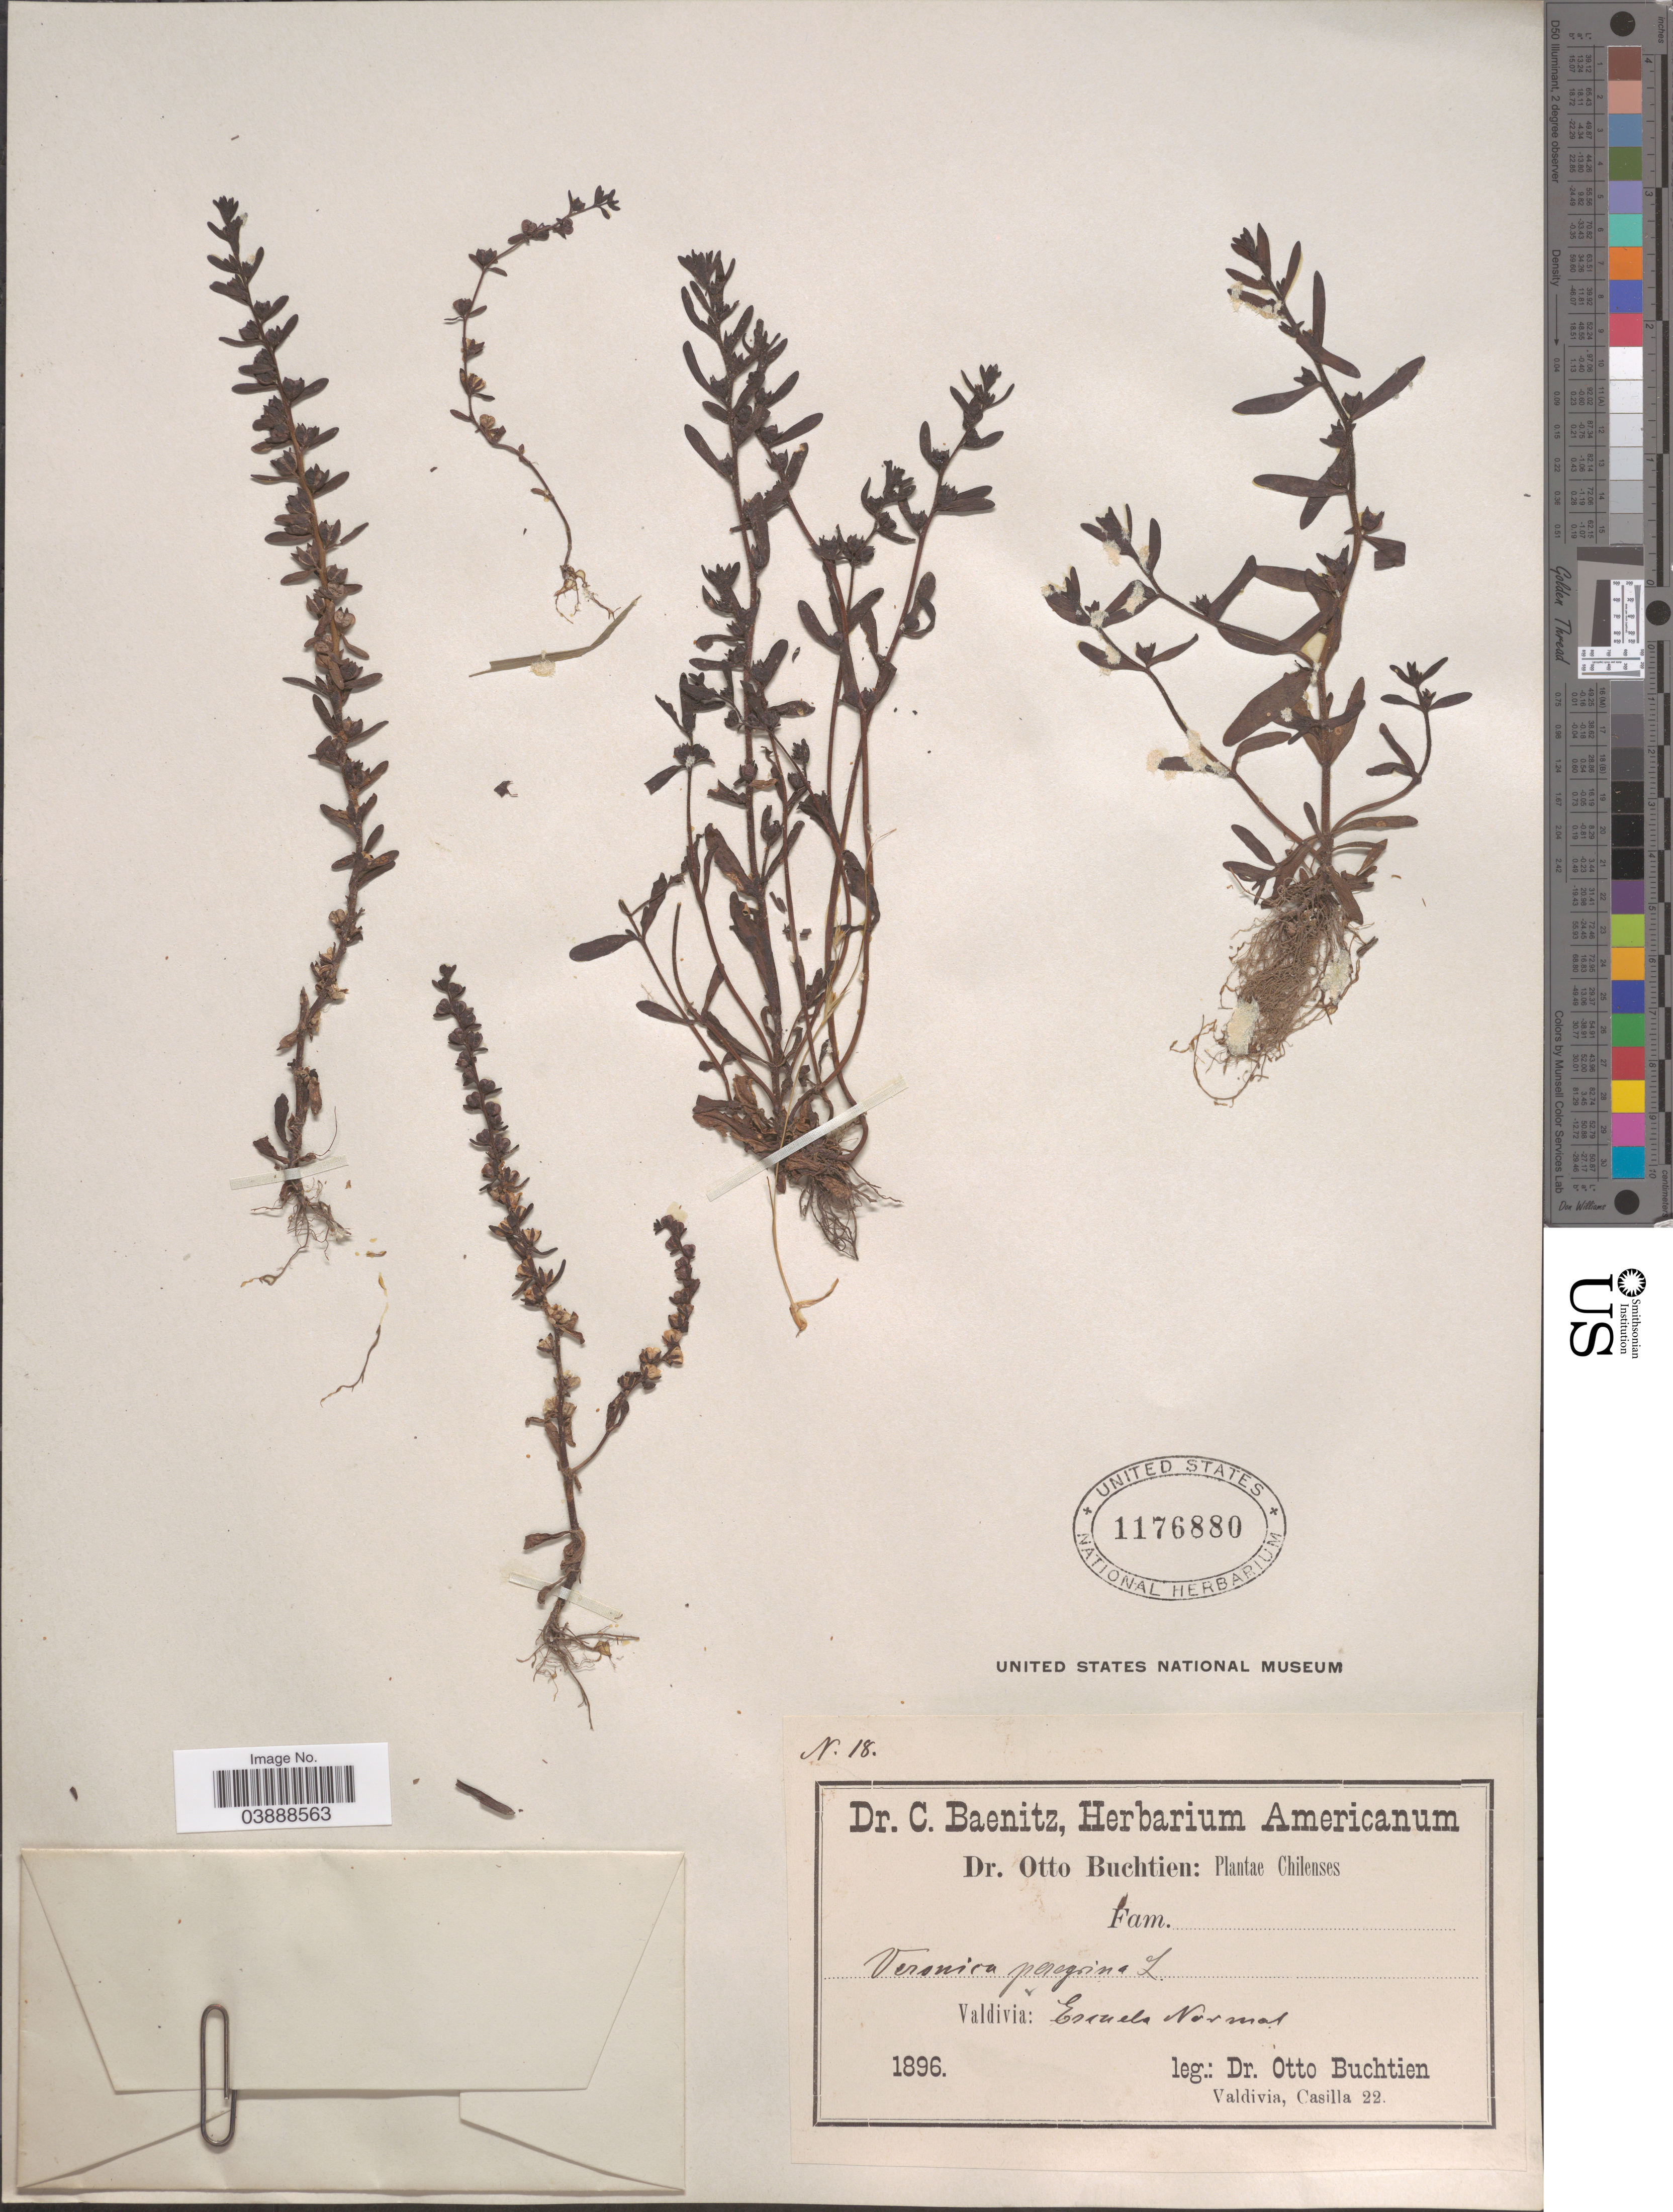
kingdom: Plantae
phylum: Tracheophyta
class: Magnoliopsida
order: Lamiales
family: Plantaginaceae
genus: Veronica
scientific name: Veronica peregrina var. xalapensis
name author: Kunth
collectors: O. Buchtien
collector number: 18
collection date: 1896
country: Chile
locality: Valdivia: Escuela Normas.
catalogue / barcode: US 1176880